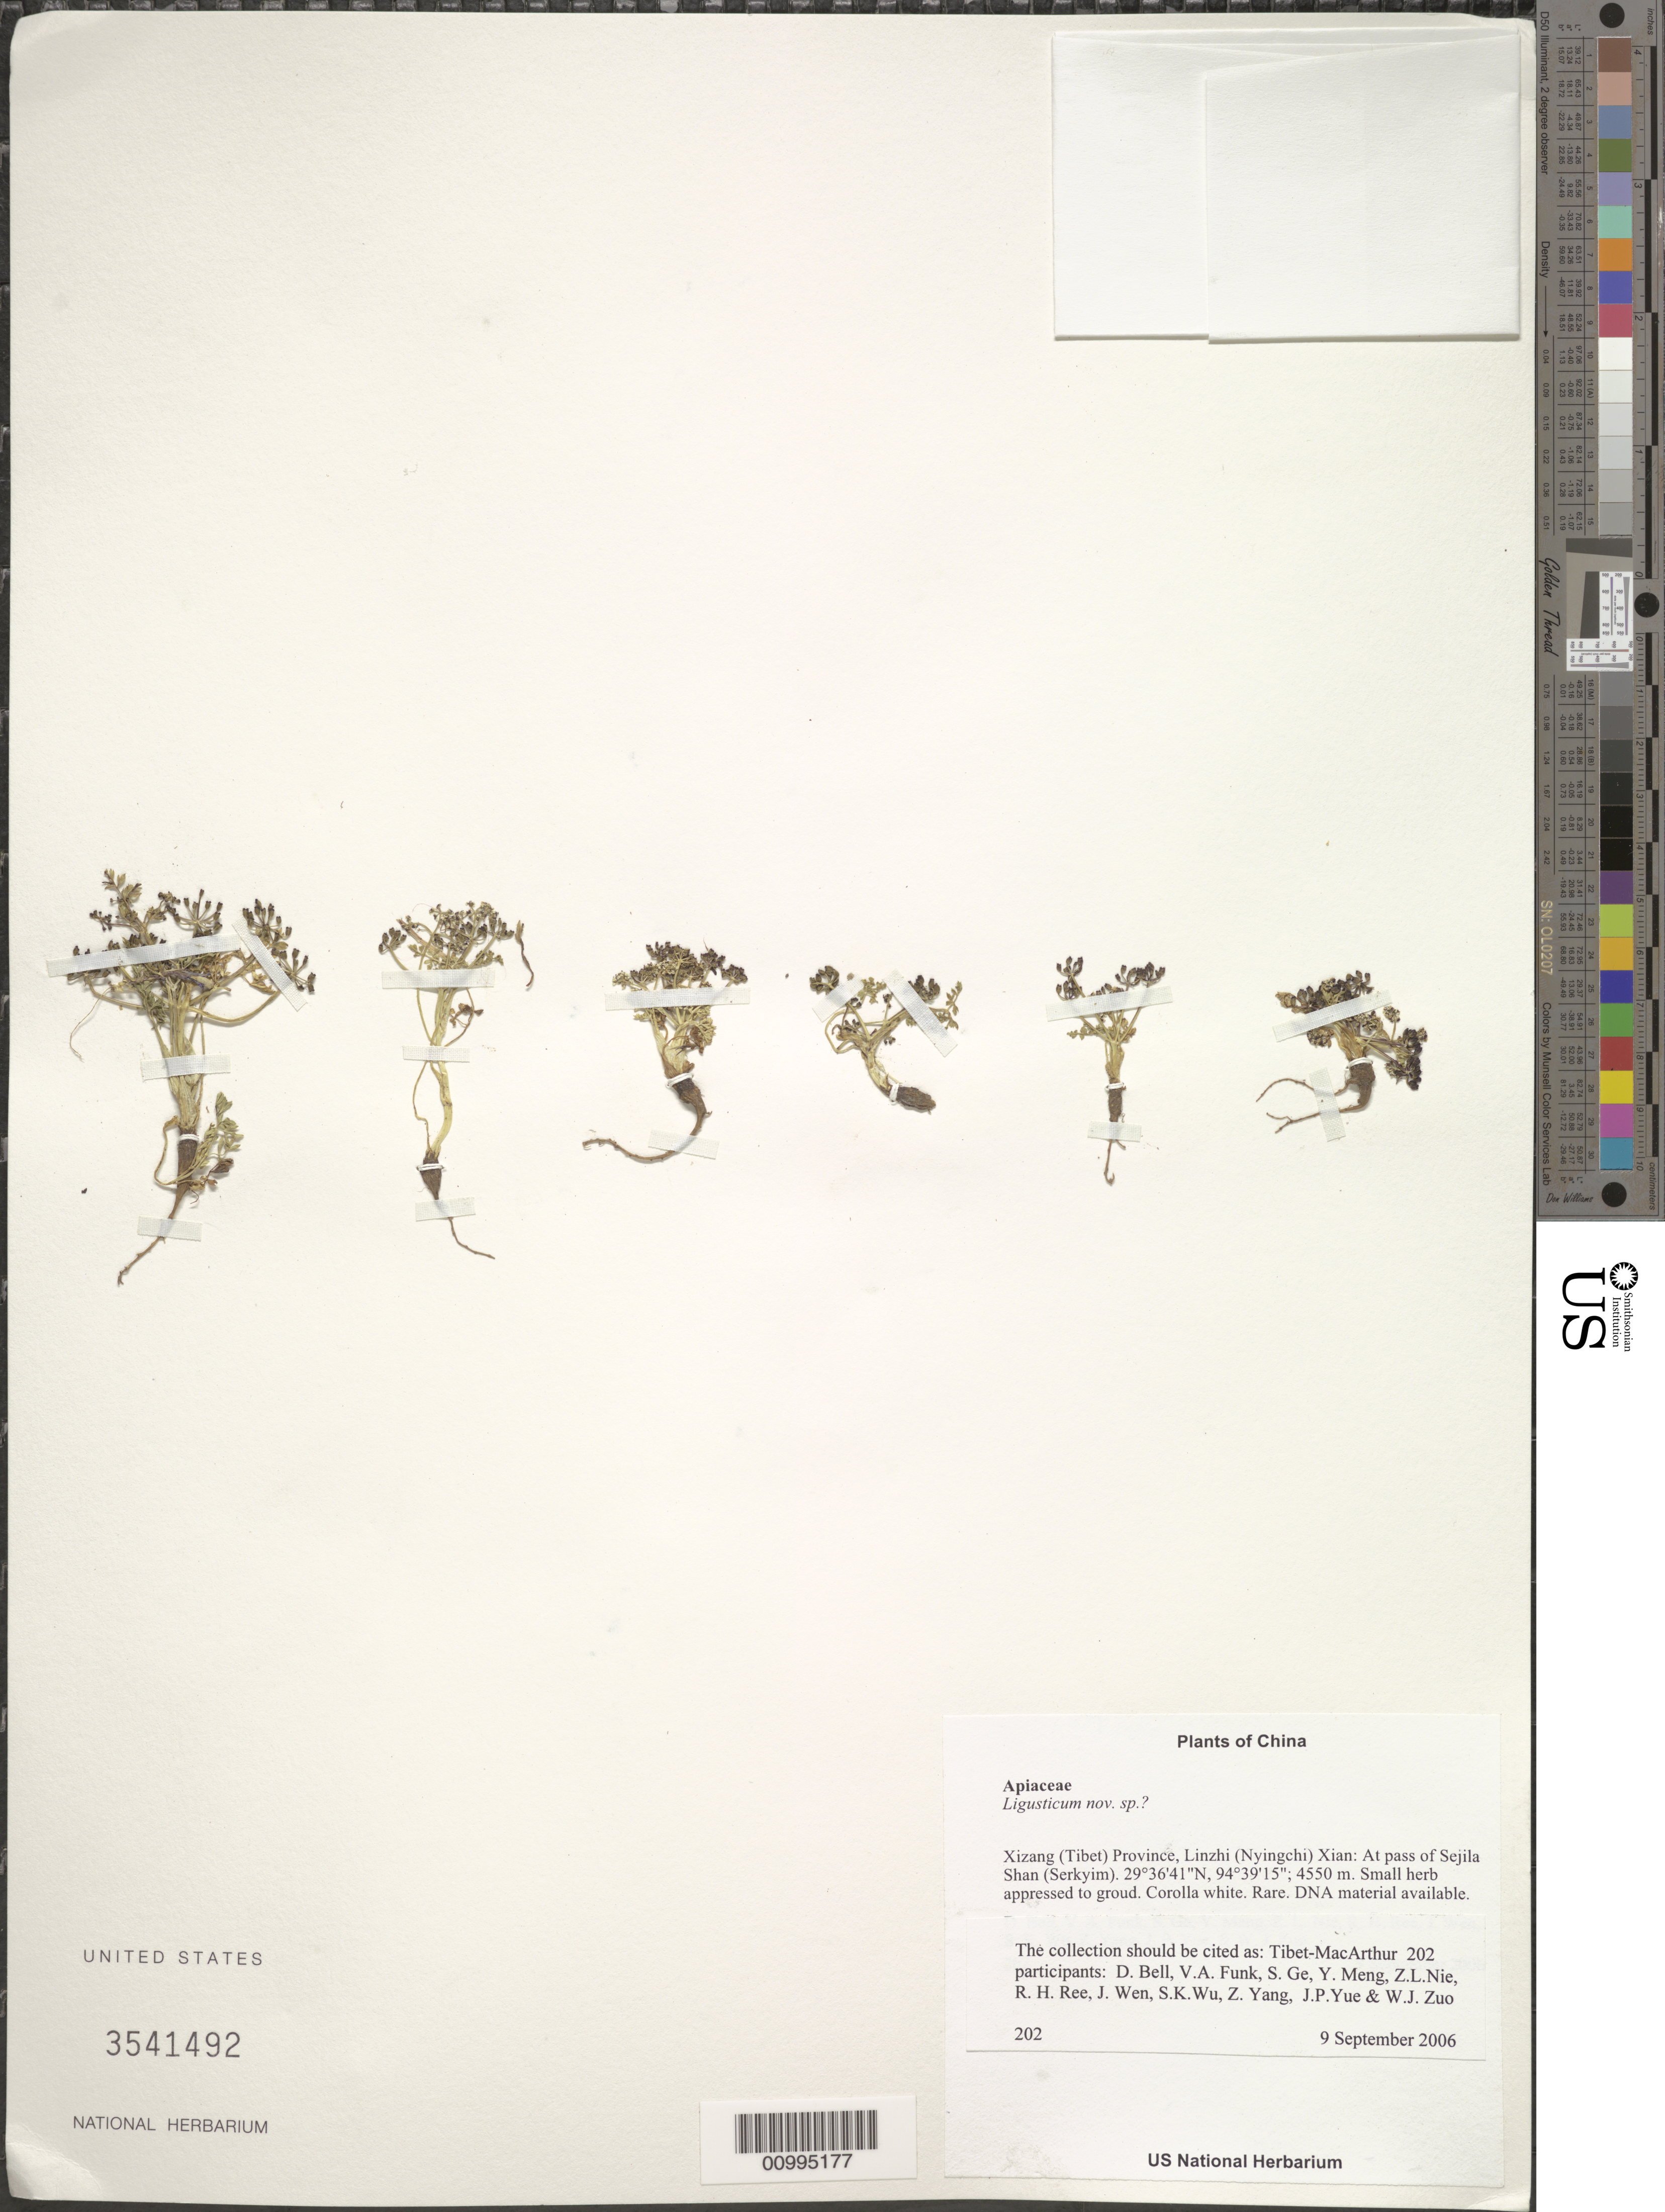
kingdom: Plantae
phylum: Tracheophyta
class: Magnoliopsida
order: Apiales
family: Apiaceae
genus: Ligusticum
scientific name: Ligusticum sp. nov.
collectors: Tibet-MacArthur, D. A. Bell, V. Funk, S. Ge, Y. Meng, Z. Nie, R. Ree, J. Wen, S. K. Wu, Z. Yang, J. Yue & W. Zuo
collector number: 202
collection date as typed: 09 Sep 2006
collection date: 2006-09-09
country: China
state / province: Xizang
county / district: Linzhi (Nyingchi) Xian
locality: At pass of Sejila Shan (Serkyim).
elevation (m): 4550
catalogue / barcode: US 3541492